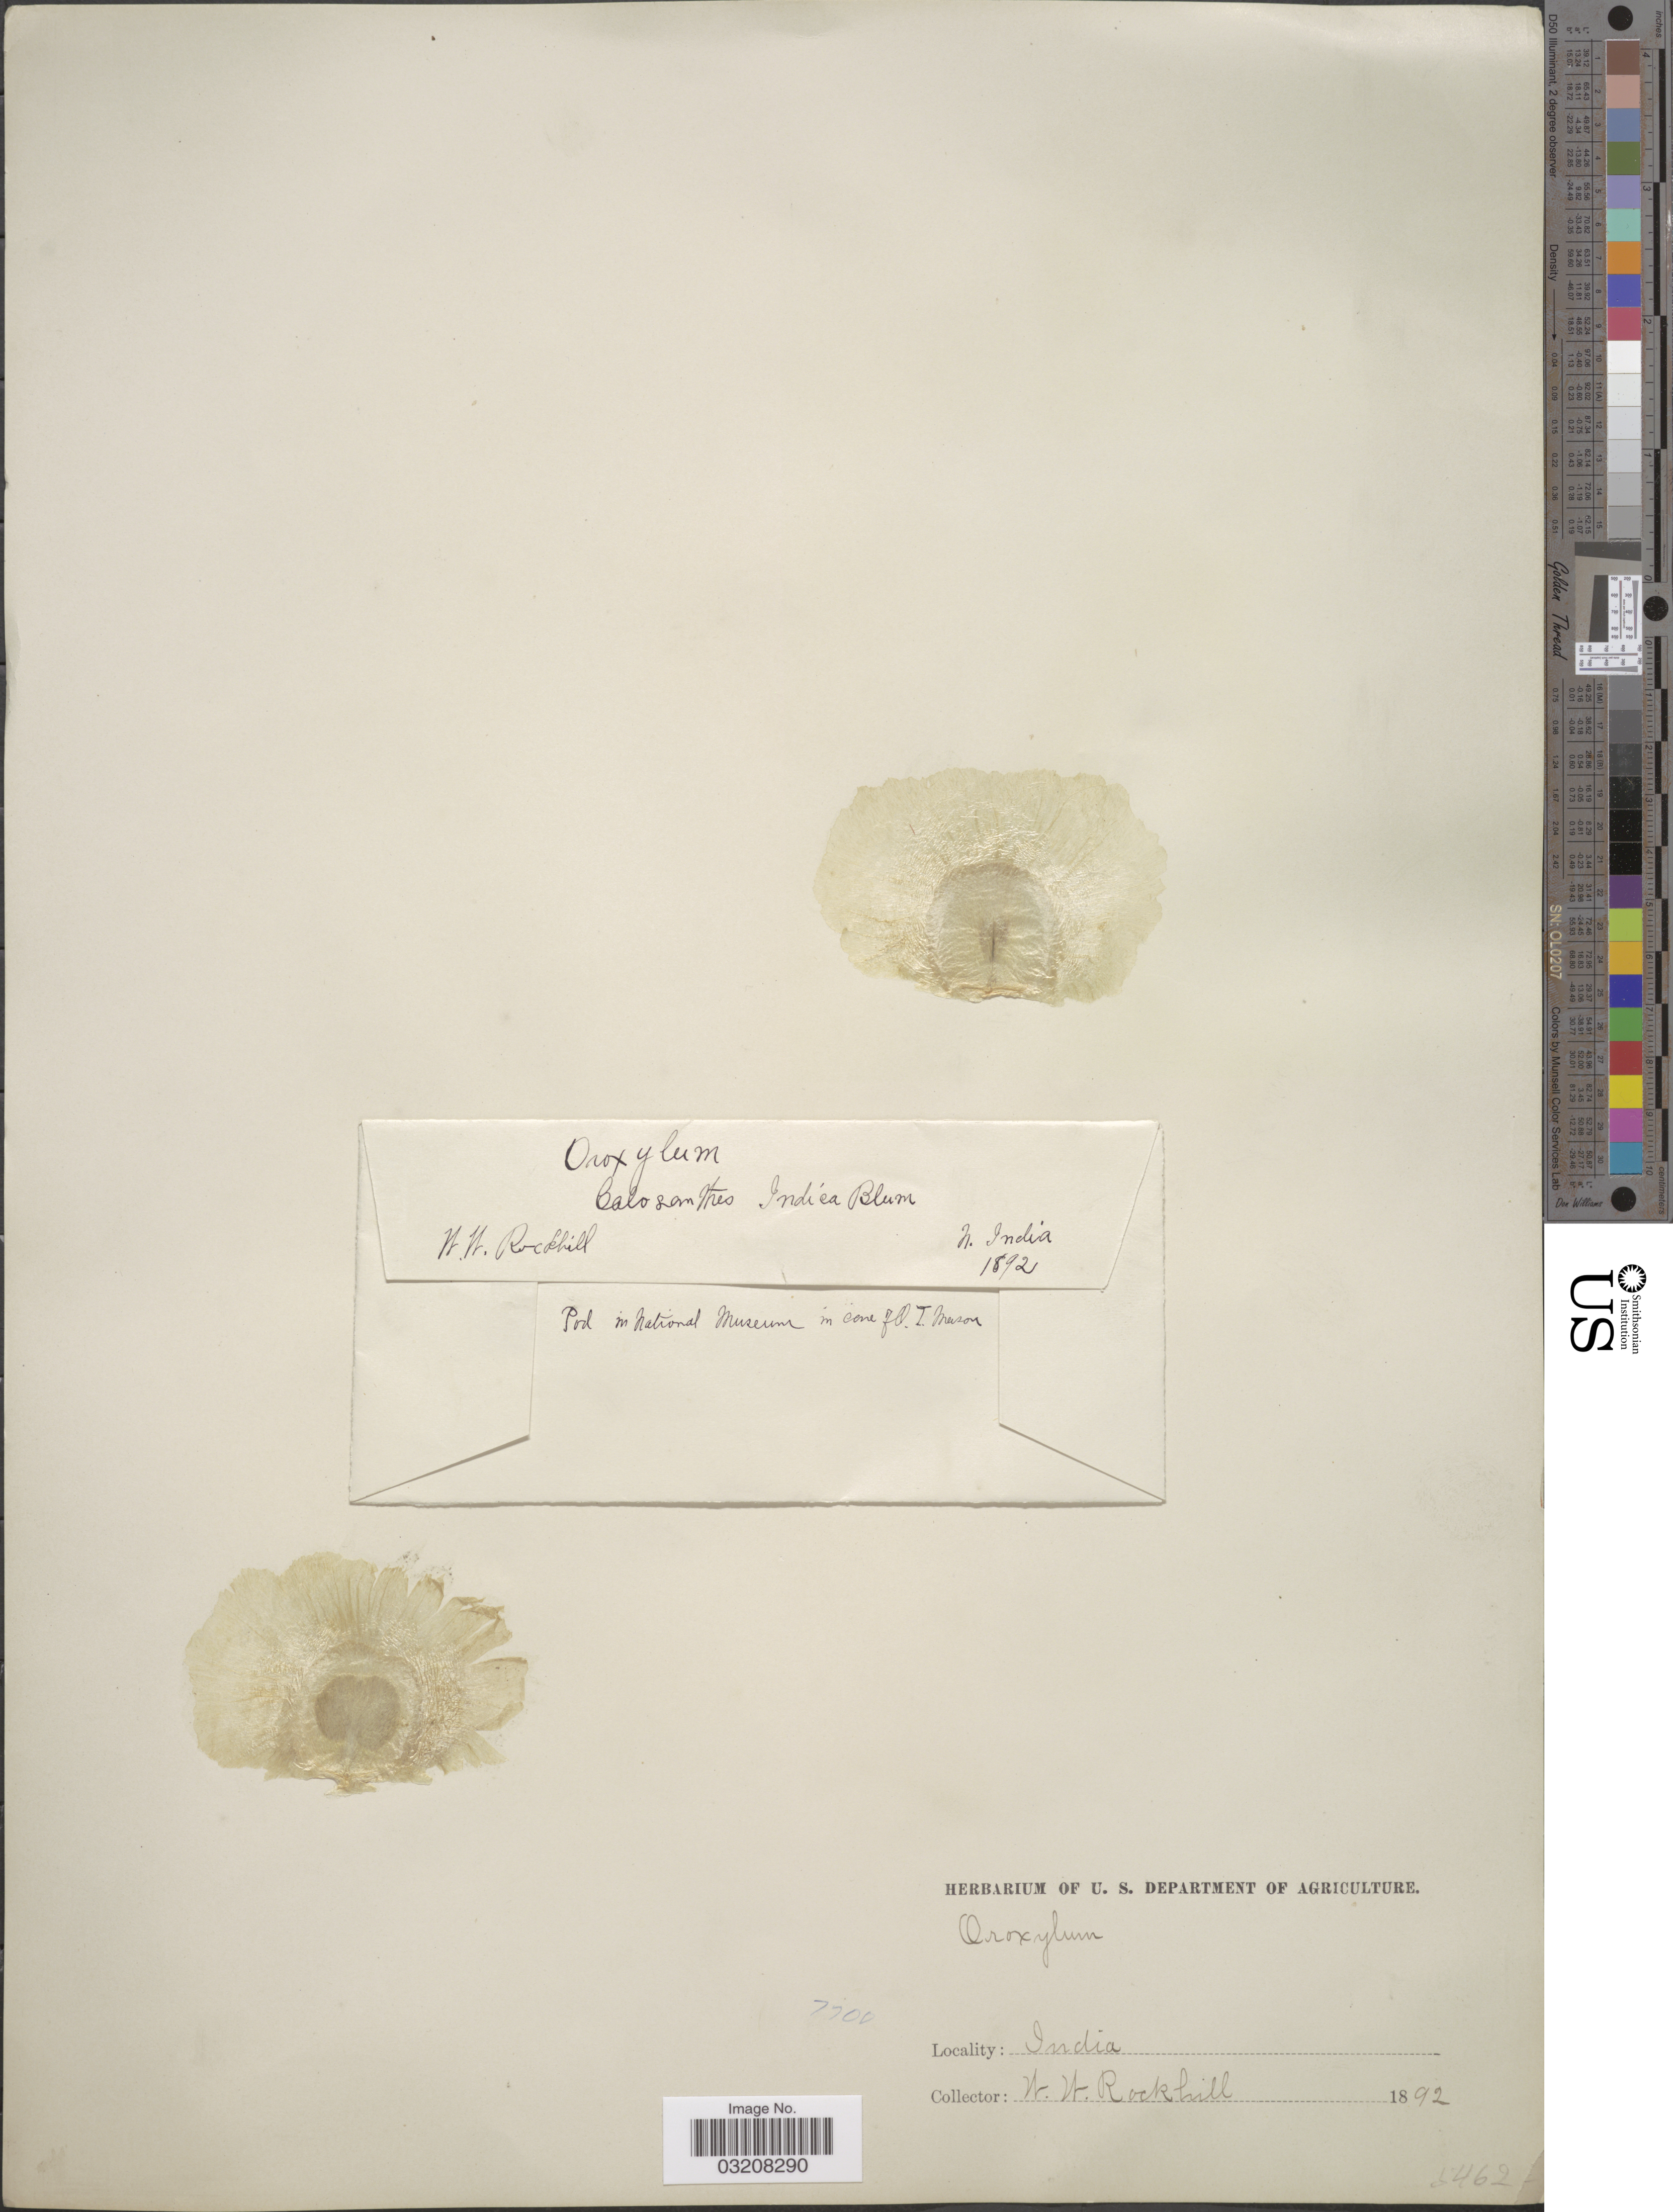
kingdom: Plantae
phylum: Tracheophyta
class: Magnoliopsida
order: Lamiales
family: Bignoniaceae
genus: Oroxylum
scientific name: Oroxylum indicum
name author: (L.) Kurz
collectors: N. Rockhill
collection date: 1892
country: India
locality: N. India.